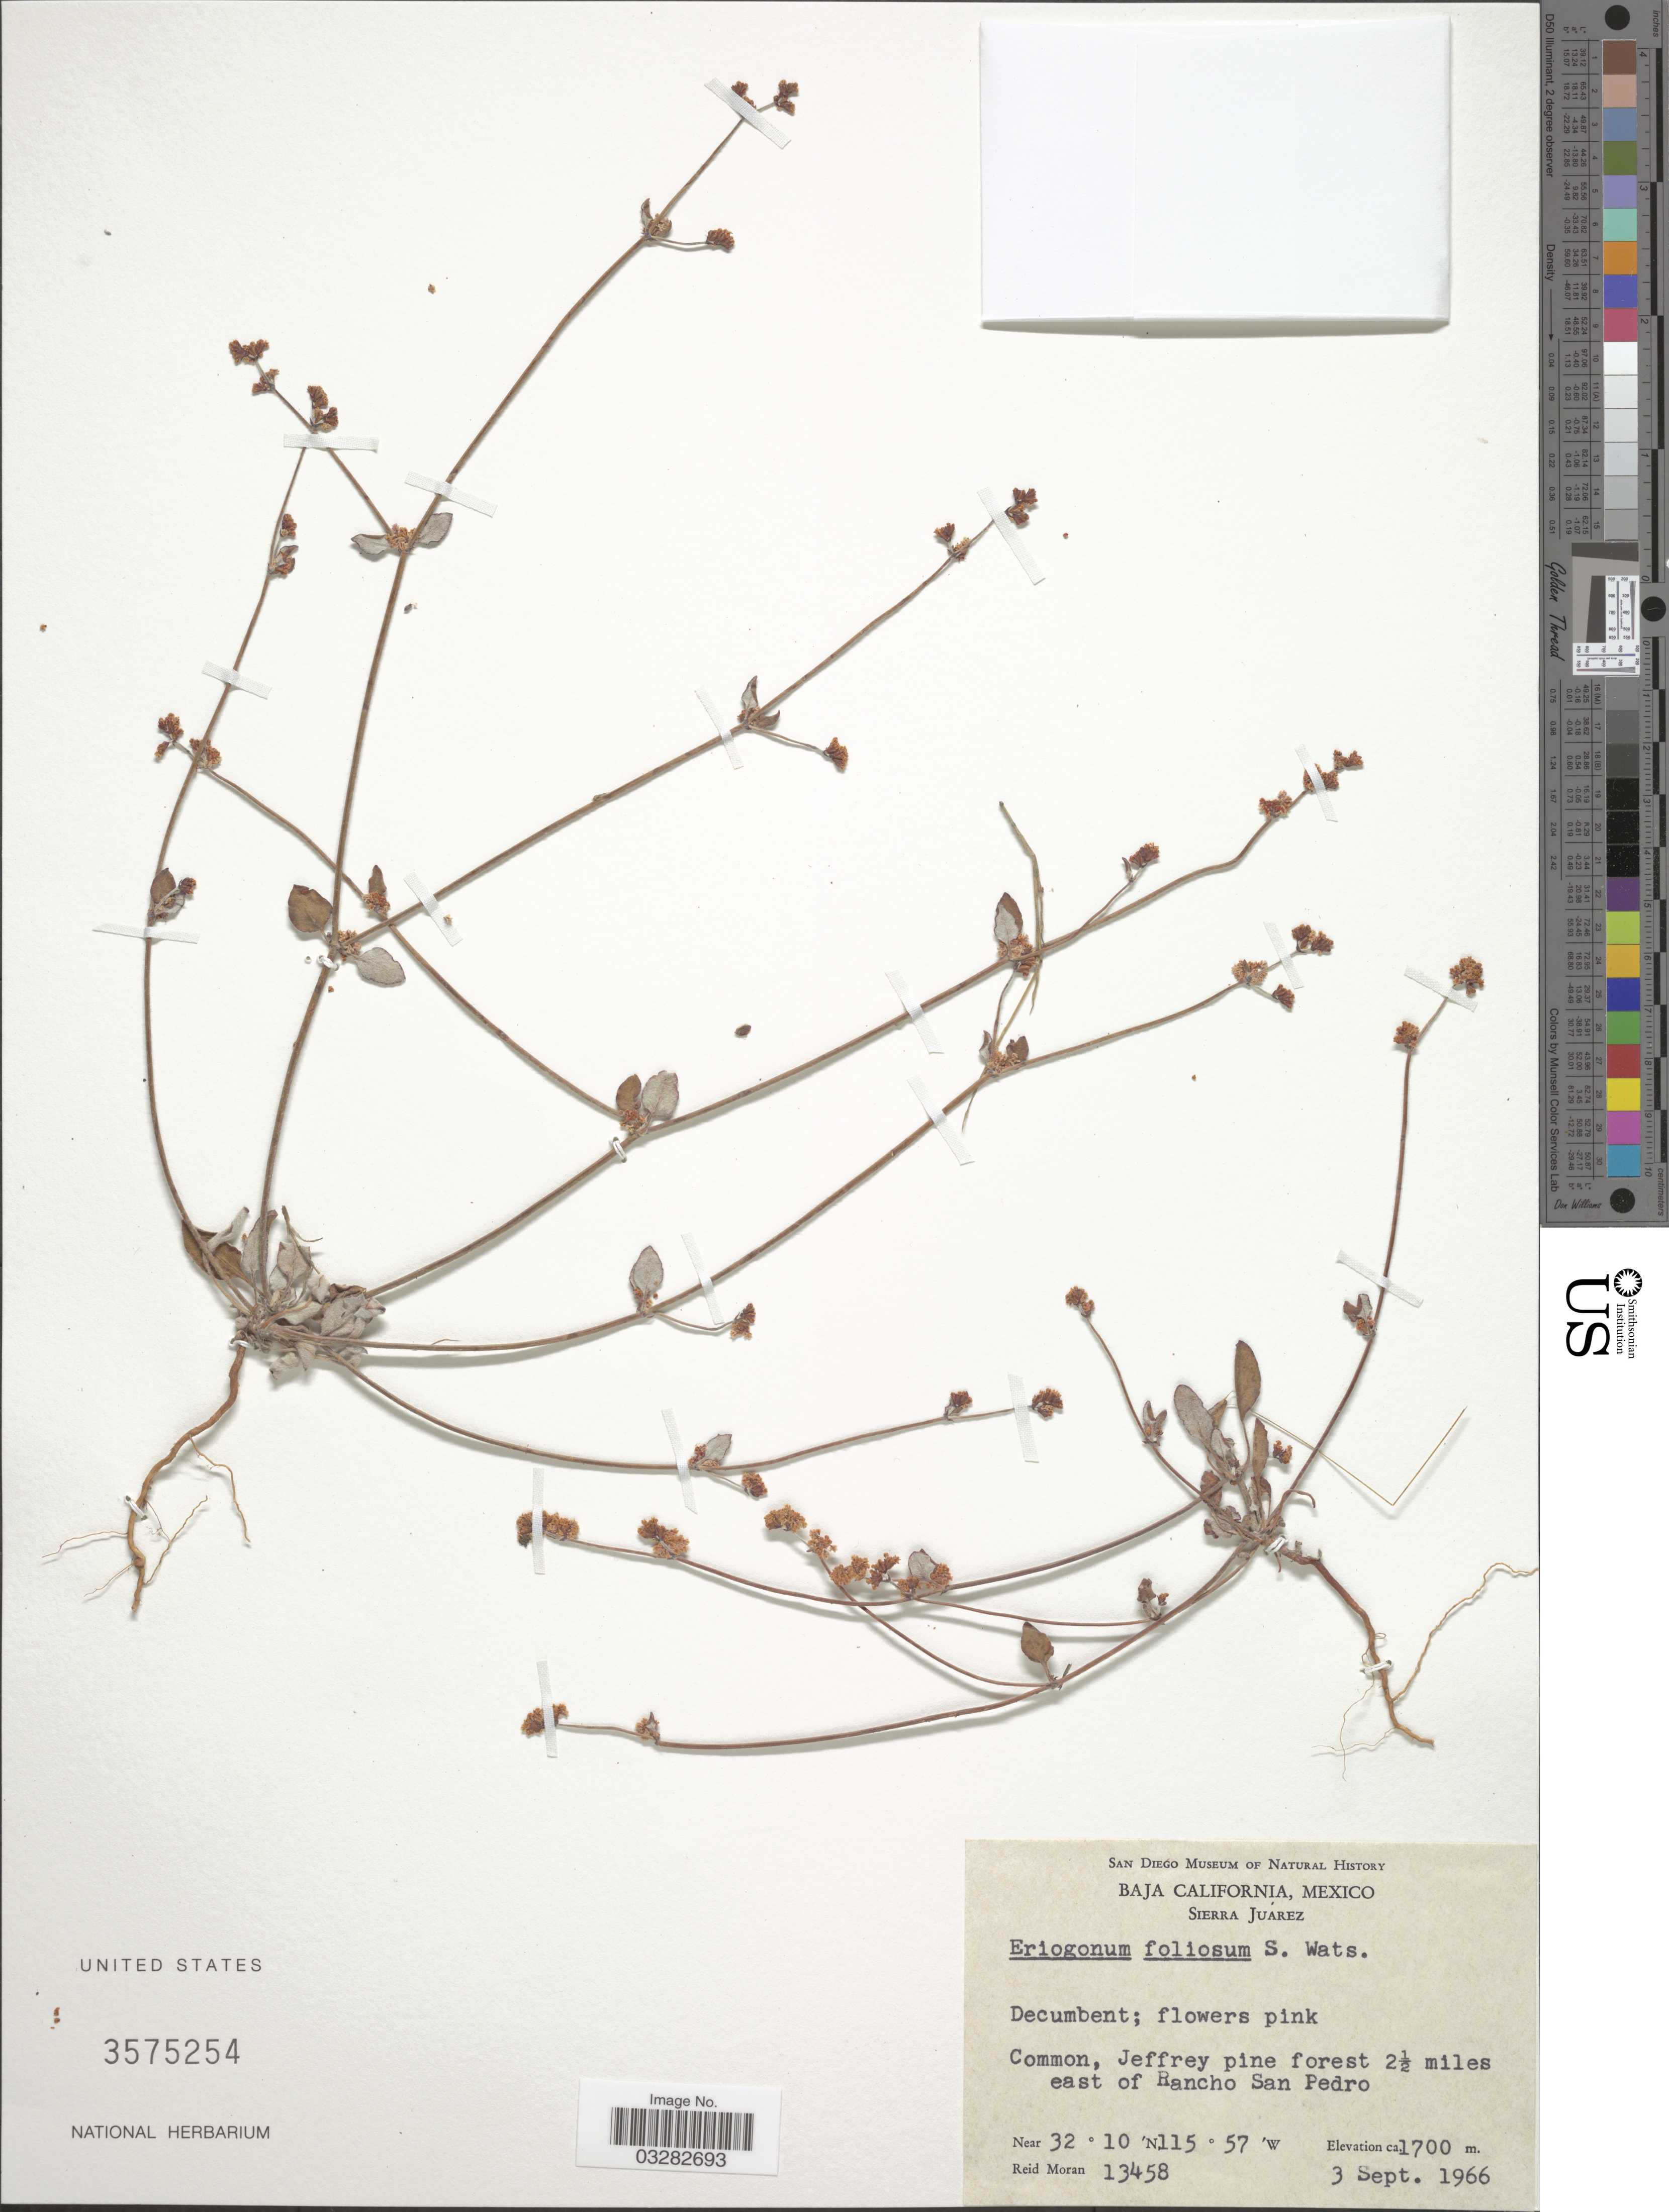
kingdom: Plantae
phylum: Tracheophyta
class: Magnoliopsida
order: Caryophyllales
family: Polygonaceae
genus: Eriogonum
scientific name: Eriogonum foliosum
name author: S. Watson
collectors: R. Moran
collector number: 13458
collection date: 1966-09-03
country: Mexico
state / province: Baja California Norte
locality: Sierra Juárez. Jeffrey pine forest 2½ miles east of Rancho San Pedro.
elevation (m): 1700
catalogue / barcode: US 3575254